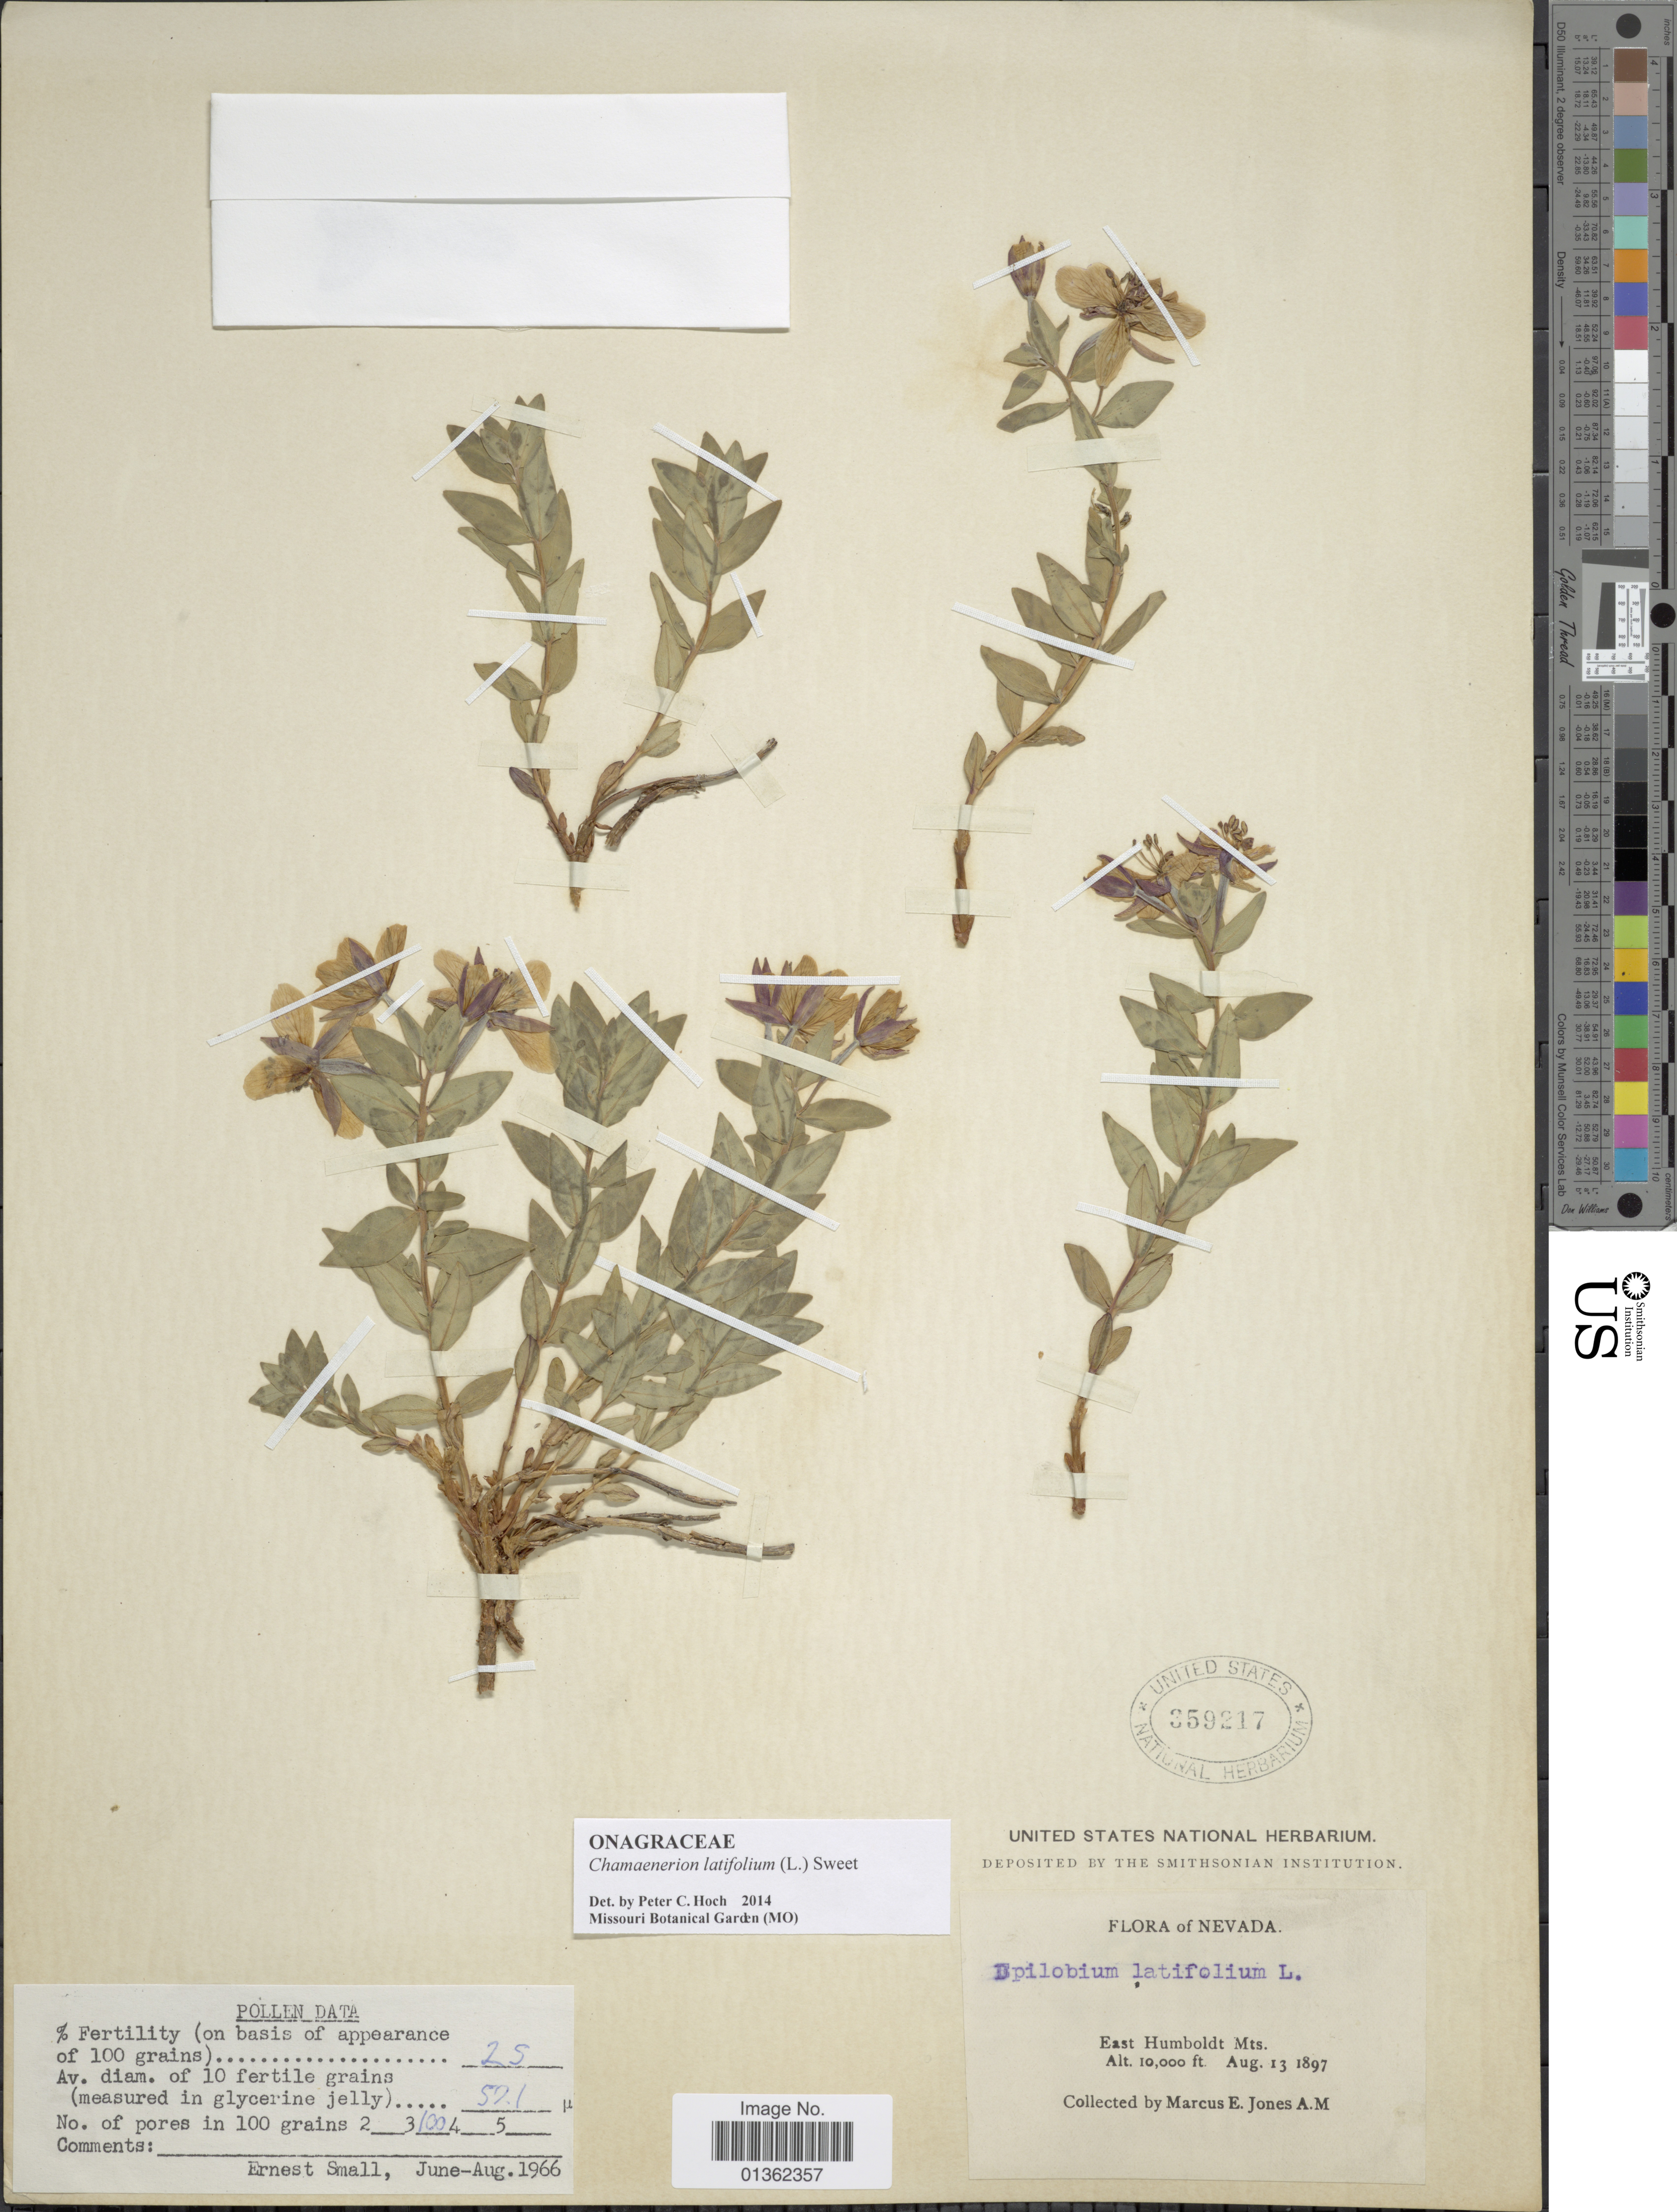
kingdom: Plantae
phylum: Tracheophyta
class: Magnoliopsida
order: Myrtales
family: Onagraceae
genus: Chamaenerion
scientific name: Chamaenerion latifolium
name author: (L.) Th. Fr. & Lange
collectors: M. E. Jones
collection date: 1897-08-13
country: United States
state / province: Nevada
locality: East Humboldt Mts.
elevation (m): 3048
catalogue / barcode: US 359217